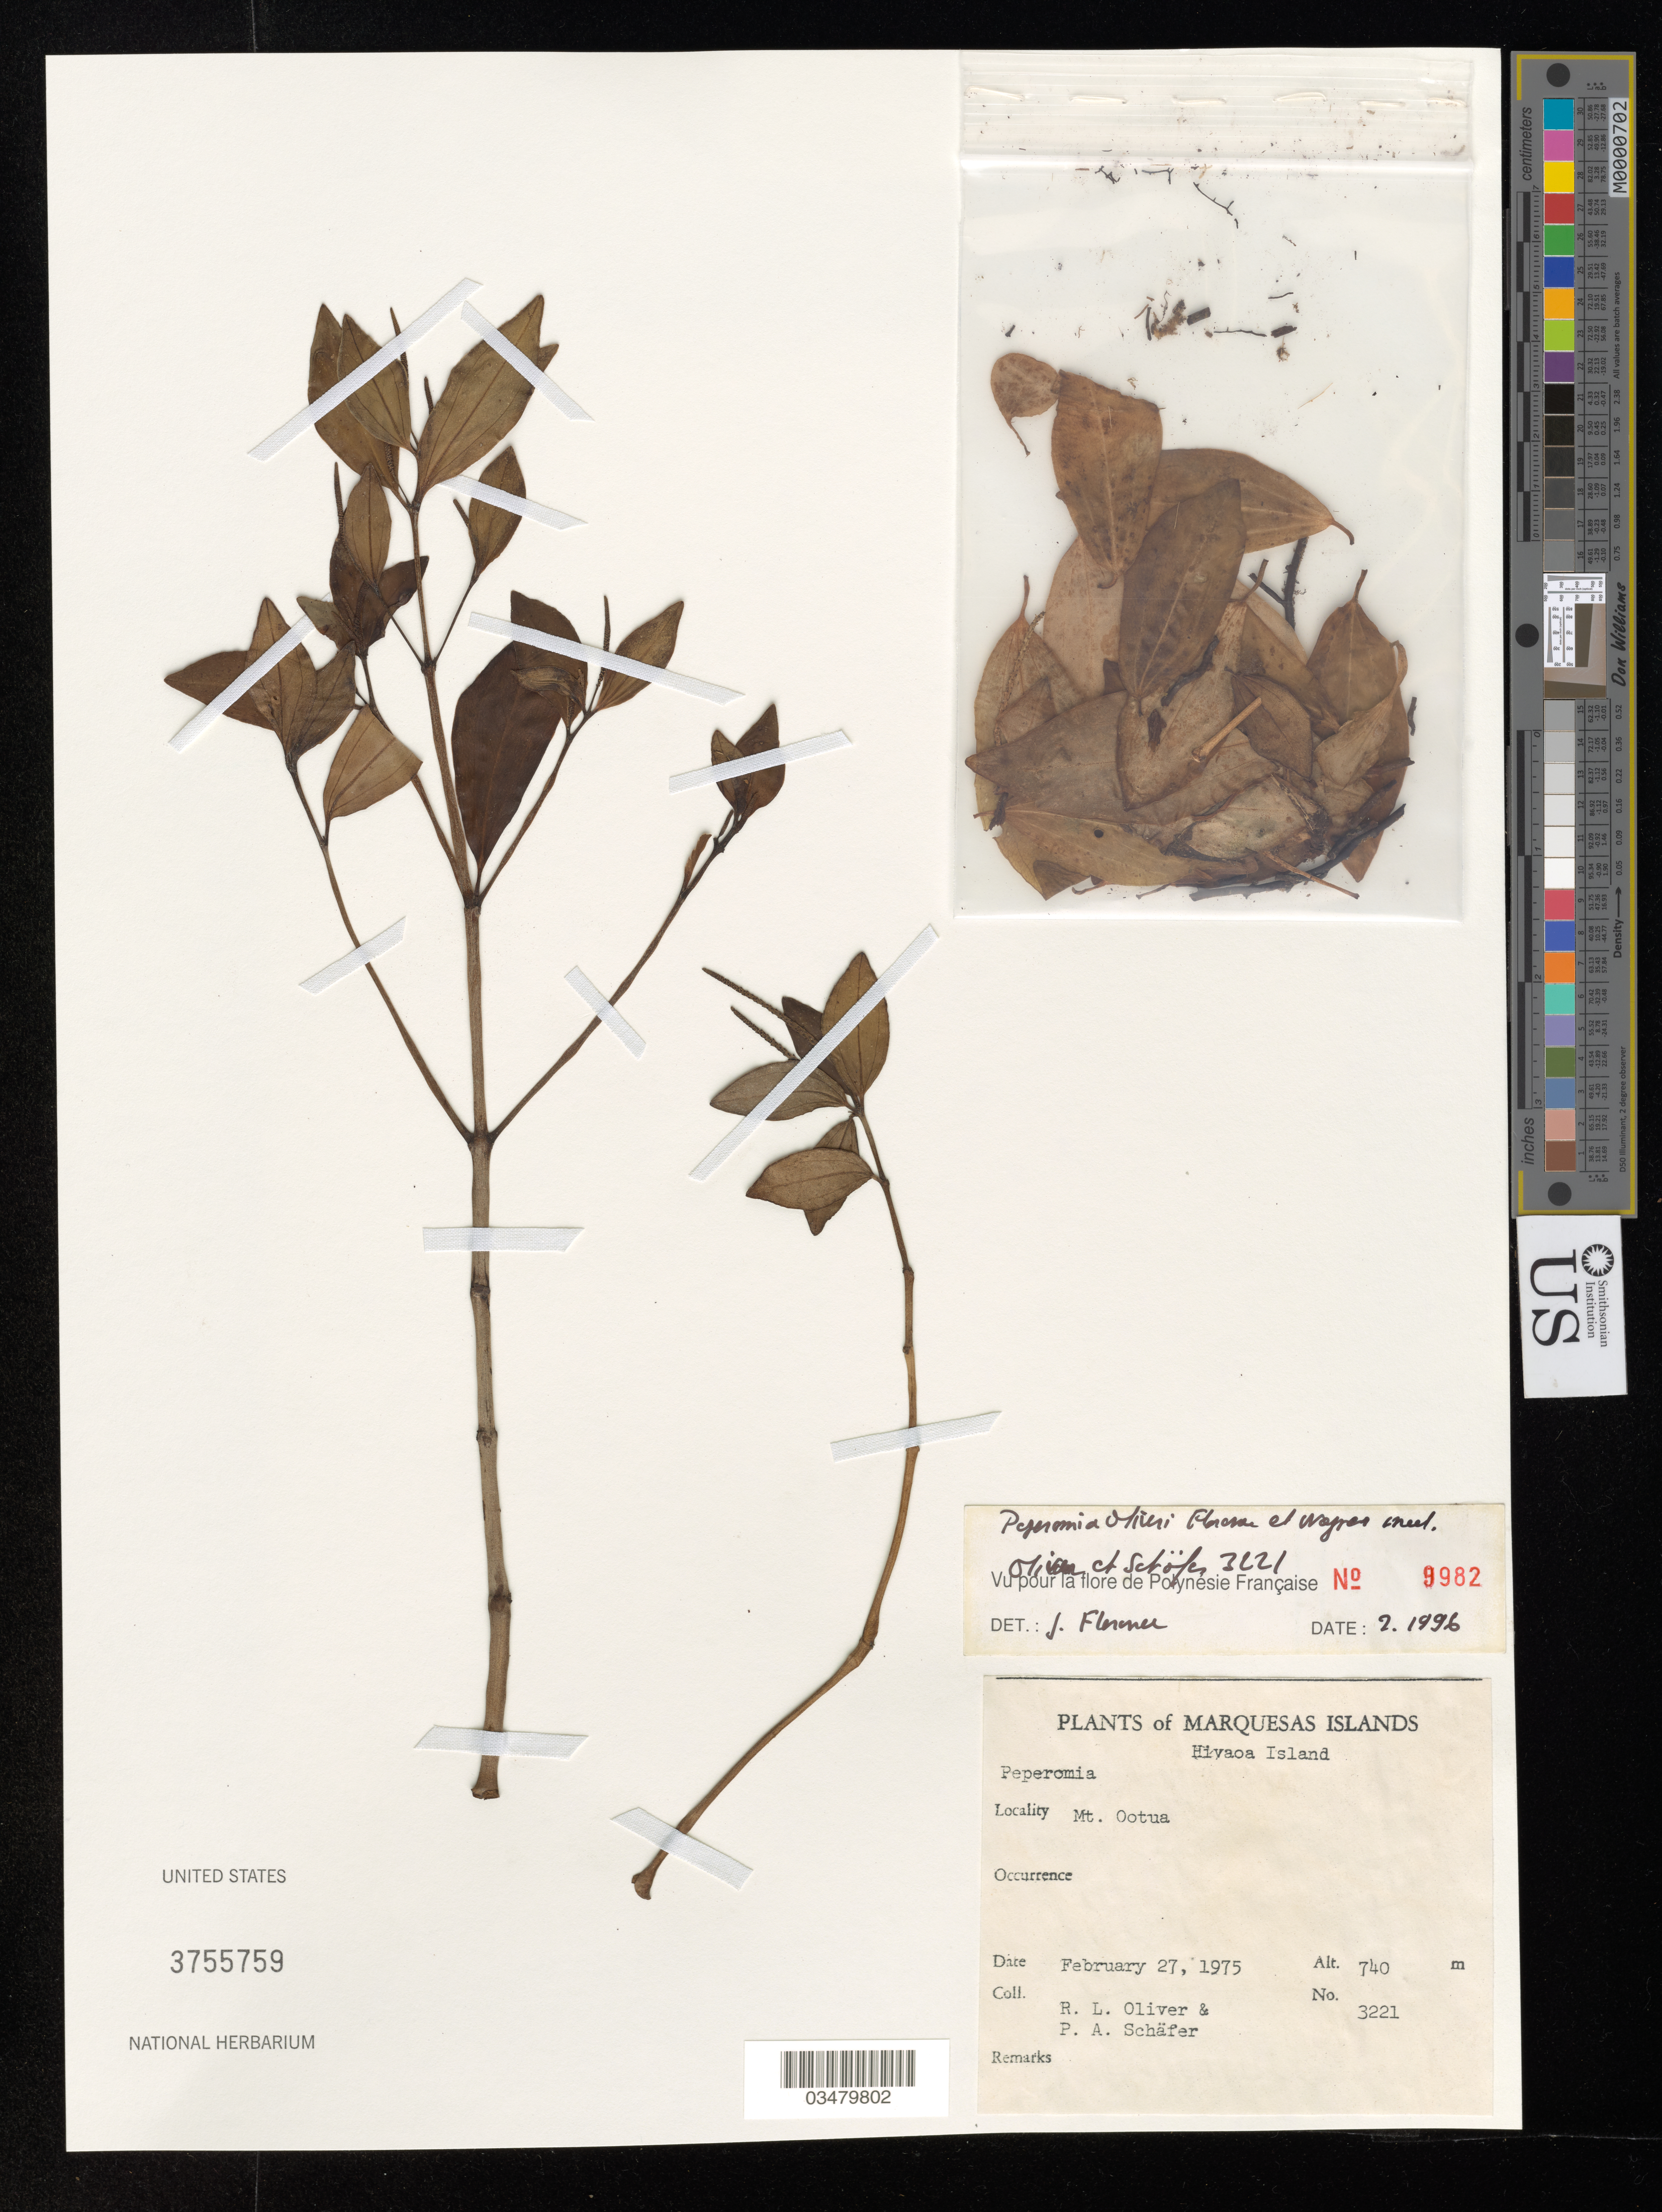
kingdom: Plantae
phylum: Tracheophyta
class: Magnoliopsida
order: Piperales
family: Piperaceae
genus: Peperomia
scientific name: Peperomia oliveri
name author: J. Florence & W.L. Wagner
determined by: Florence, J.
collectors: R. L. Oliver & P. A. Schäfer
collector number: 3221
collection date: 1975-02-27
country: French Polynesia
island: Hiva Oa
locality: Mt. Ootua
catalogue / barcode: US 3755759